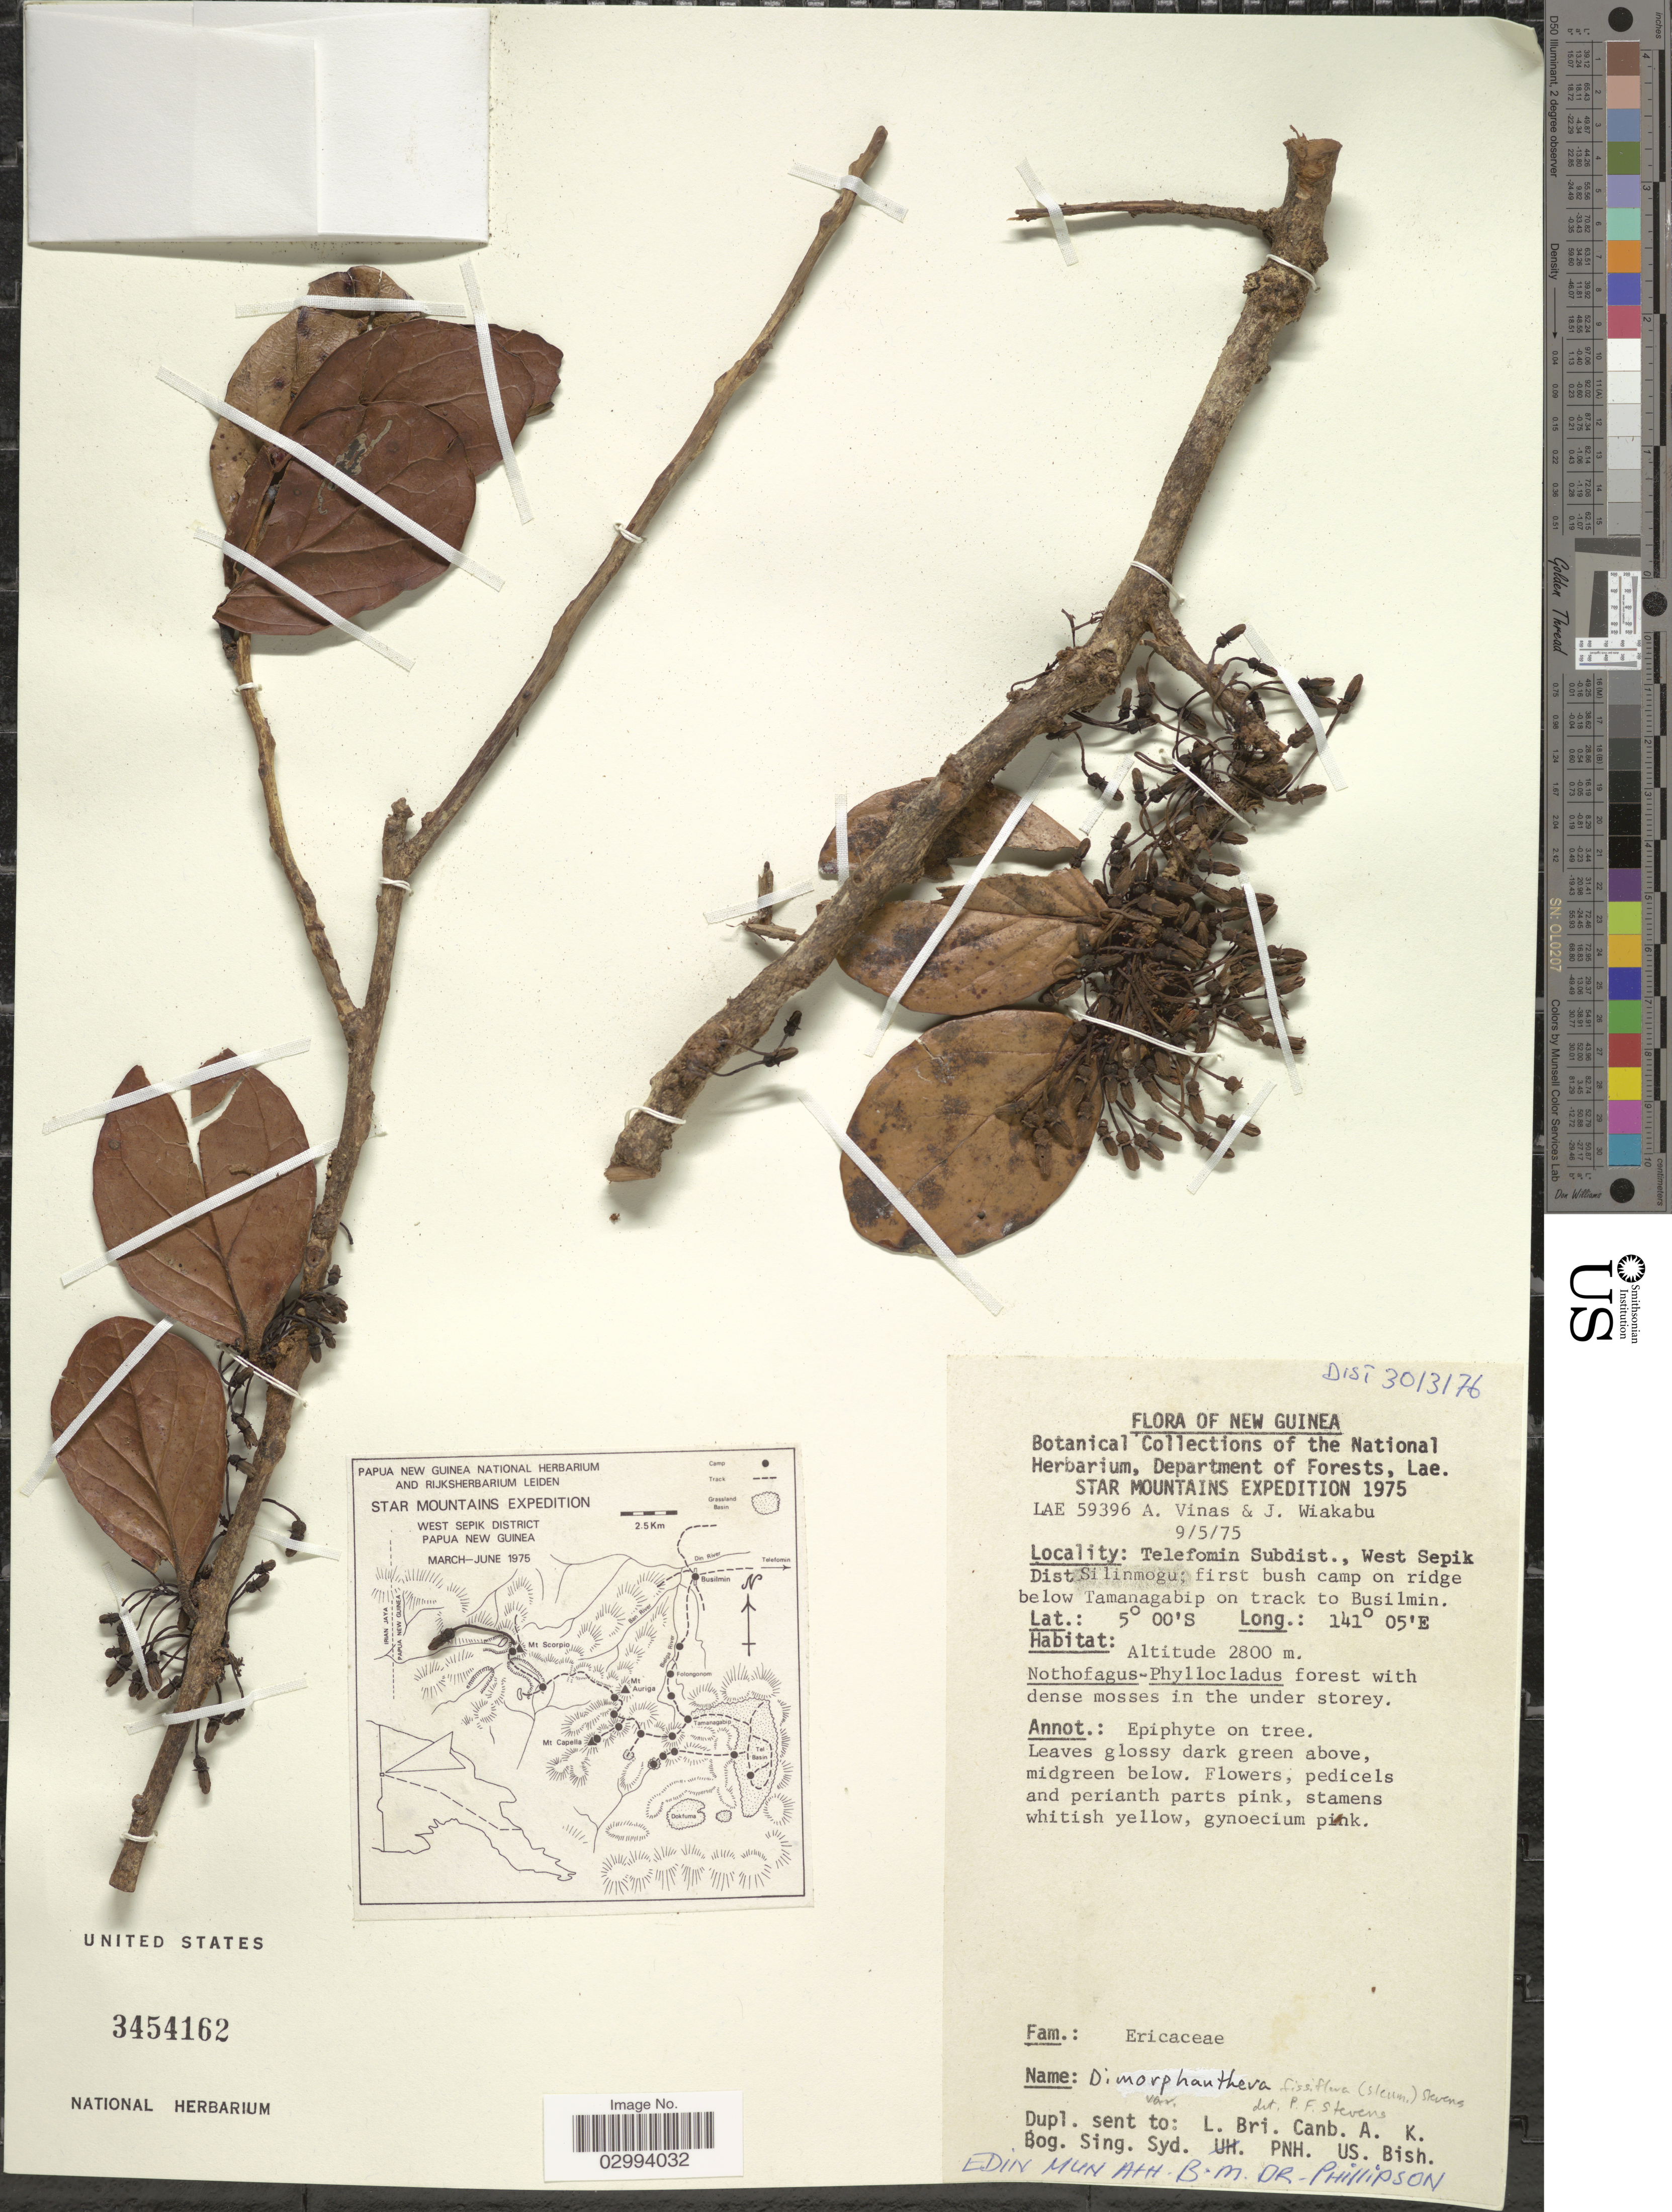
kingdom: Plantae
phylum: Tracheophyta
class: Magnoliopsida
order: Ericales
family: Ericaceae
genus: Dimorphanthera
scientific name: Dimorphanthera fissiflora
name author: (Sleumer) P.F. Stevens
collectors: A. Vinas & J. Wiakabu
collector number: LAE59396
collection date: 1975-05-09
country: Papua New Guinea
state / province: Sandaun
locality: New Guinea. Telefomin Subdist., West Sepik Dist Silinmogu; first bush camp on ridge below Tamanagabip on track to Busilmin.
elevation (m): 2800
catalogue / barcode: US 3454162